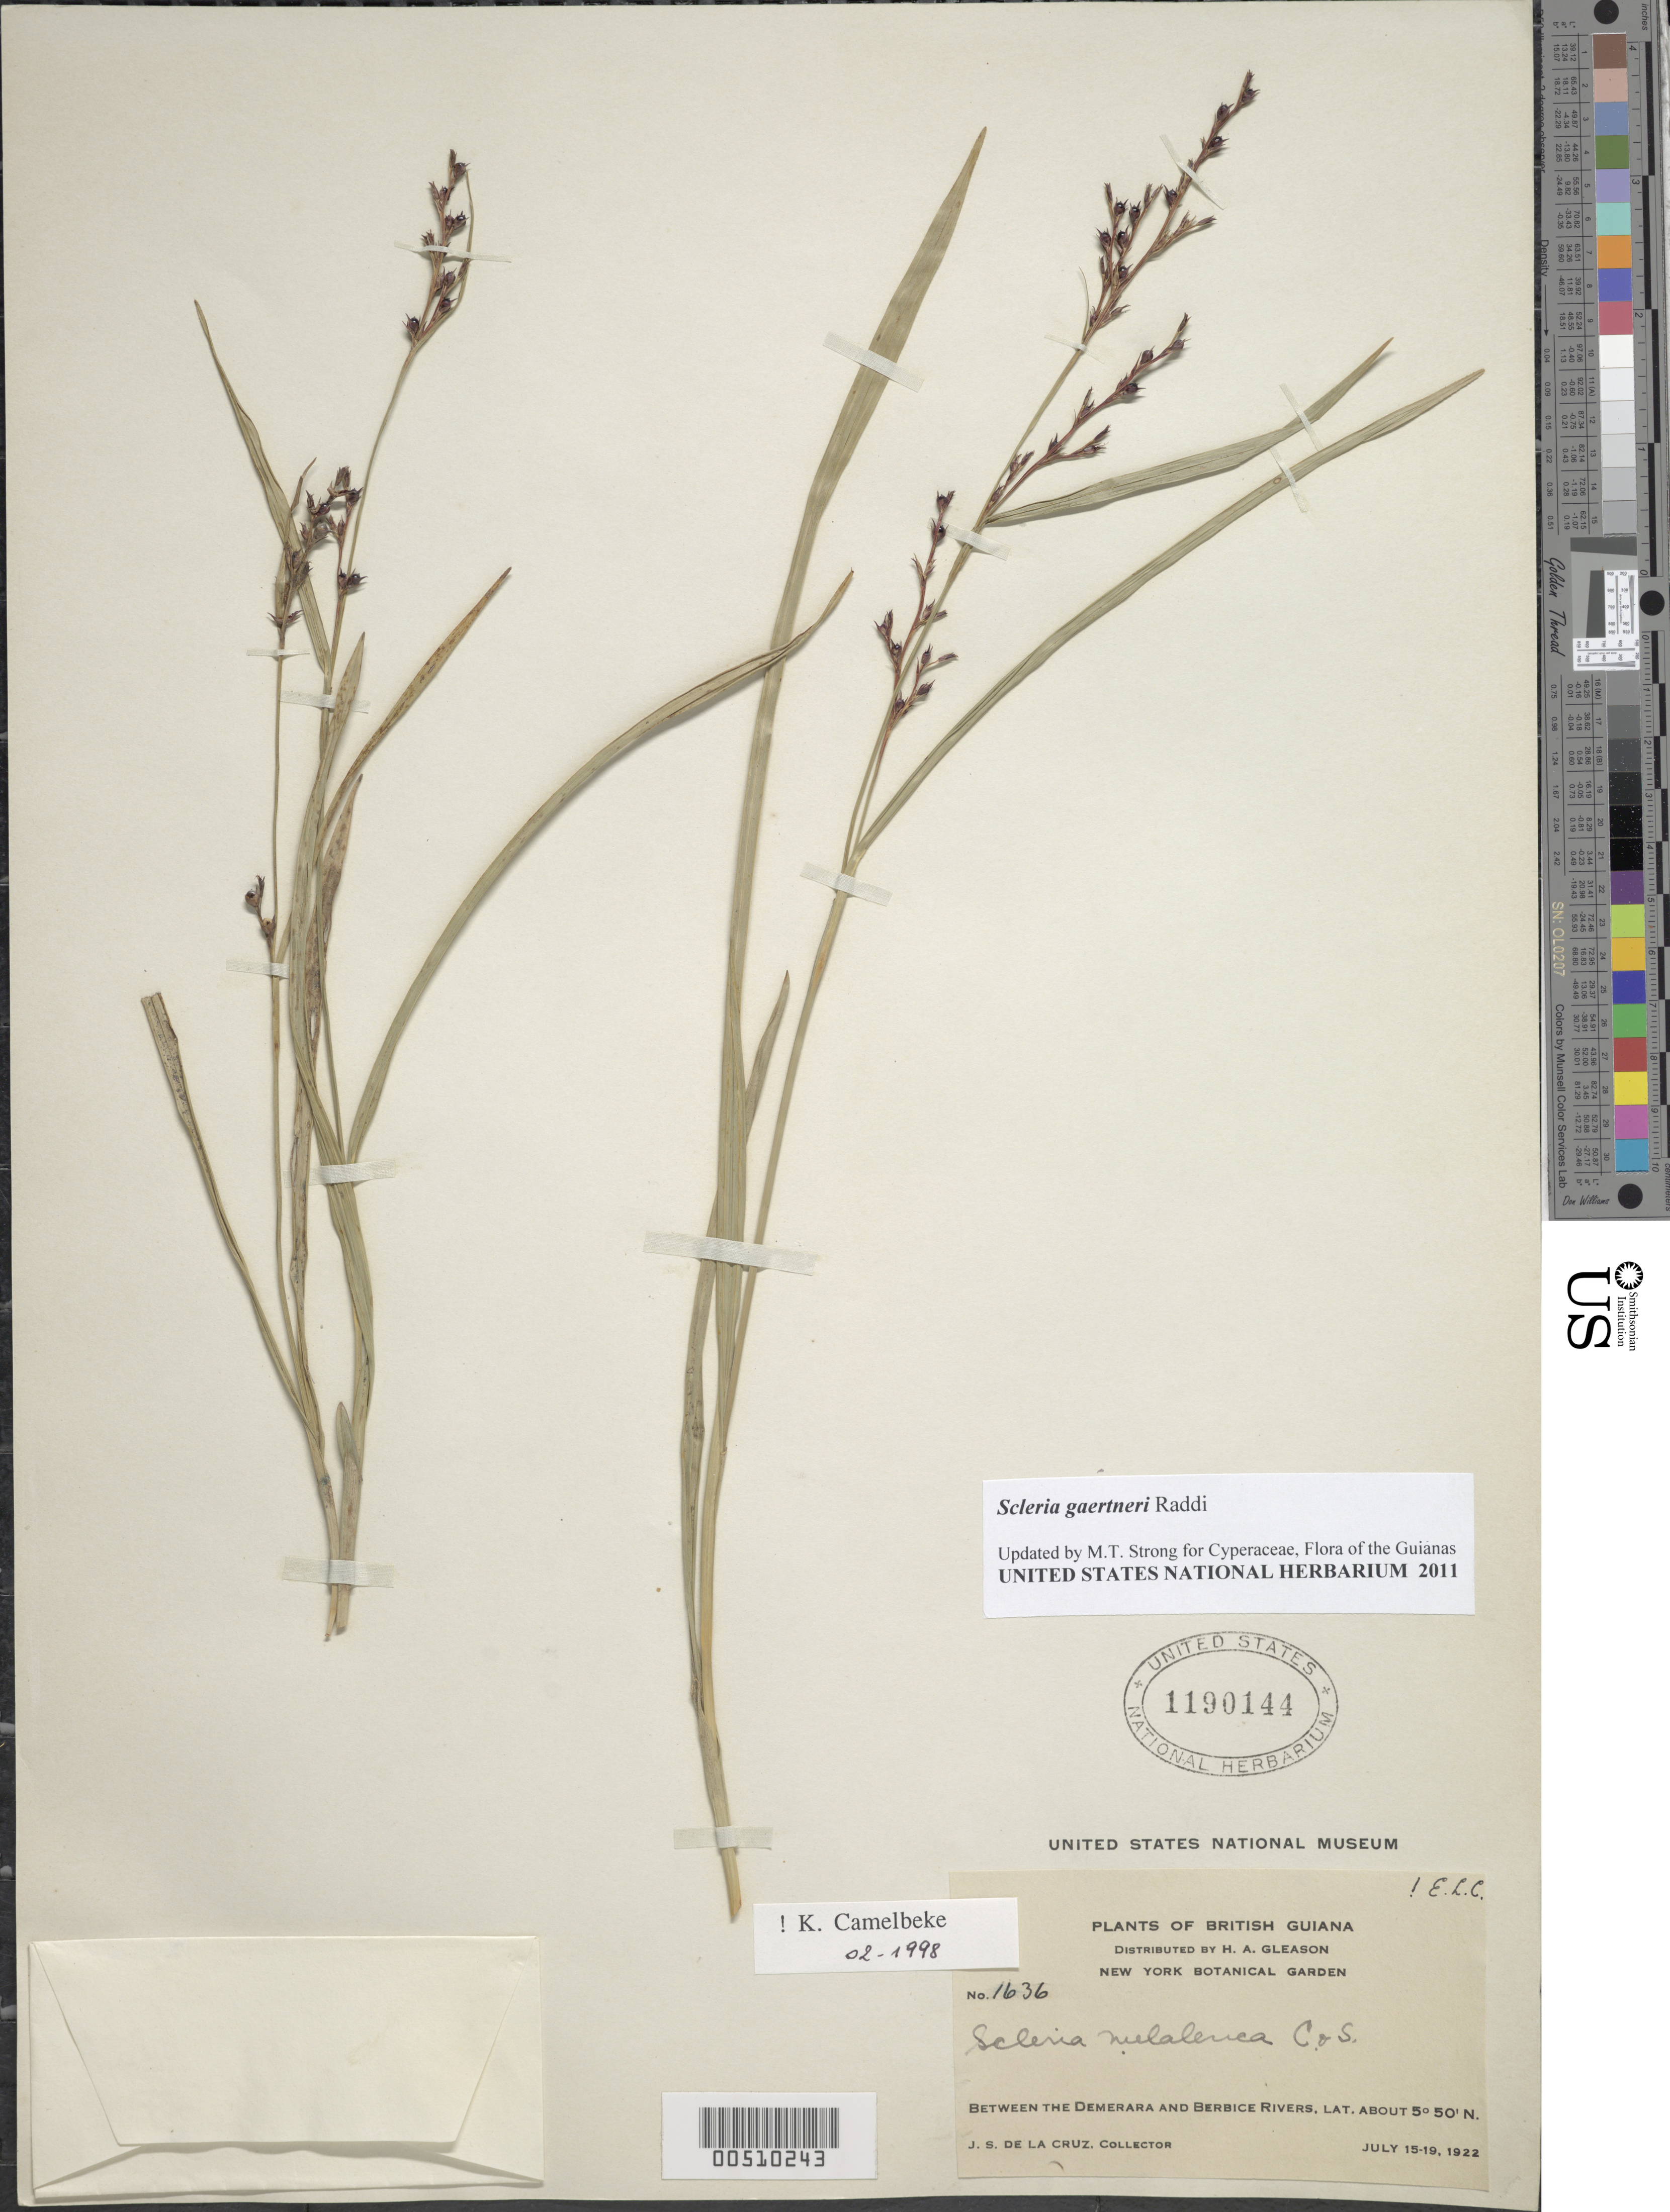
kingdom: Plantae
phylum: Tracheophyta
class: Liliopsida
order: Poales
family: Cyperaceae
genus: Scleria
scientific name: Scleria gaertneri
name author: Raddi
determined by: Strong, Mark T., (BOT), Smithsonian Institution - National Museum of Natural History (UNITED STATES)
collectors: J. S. de la Cruz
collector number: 1636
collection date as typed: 15 Jul 1922 to 19 Jul 1922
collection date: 1922-07-15/1922-07-19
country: Guyana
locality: Between the Demerara and Berbice Rivers (lat/long recorded as: lat=05:50:0:N long=:::W)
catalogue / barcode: US 1190144